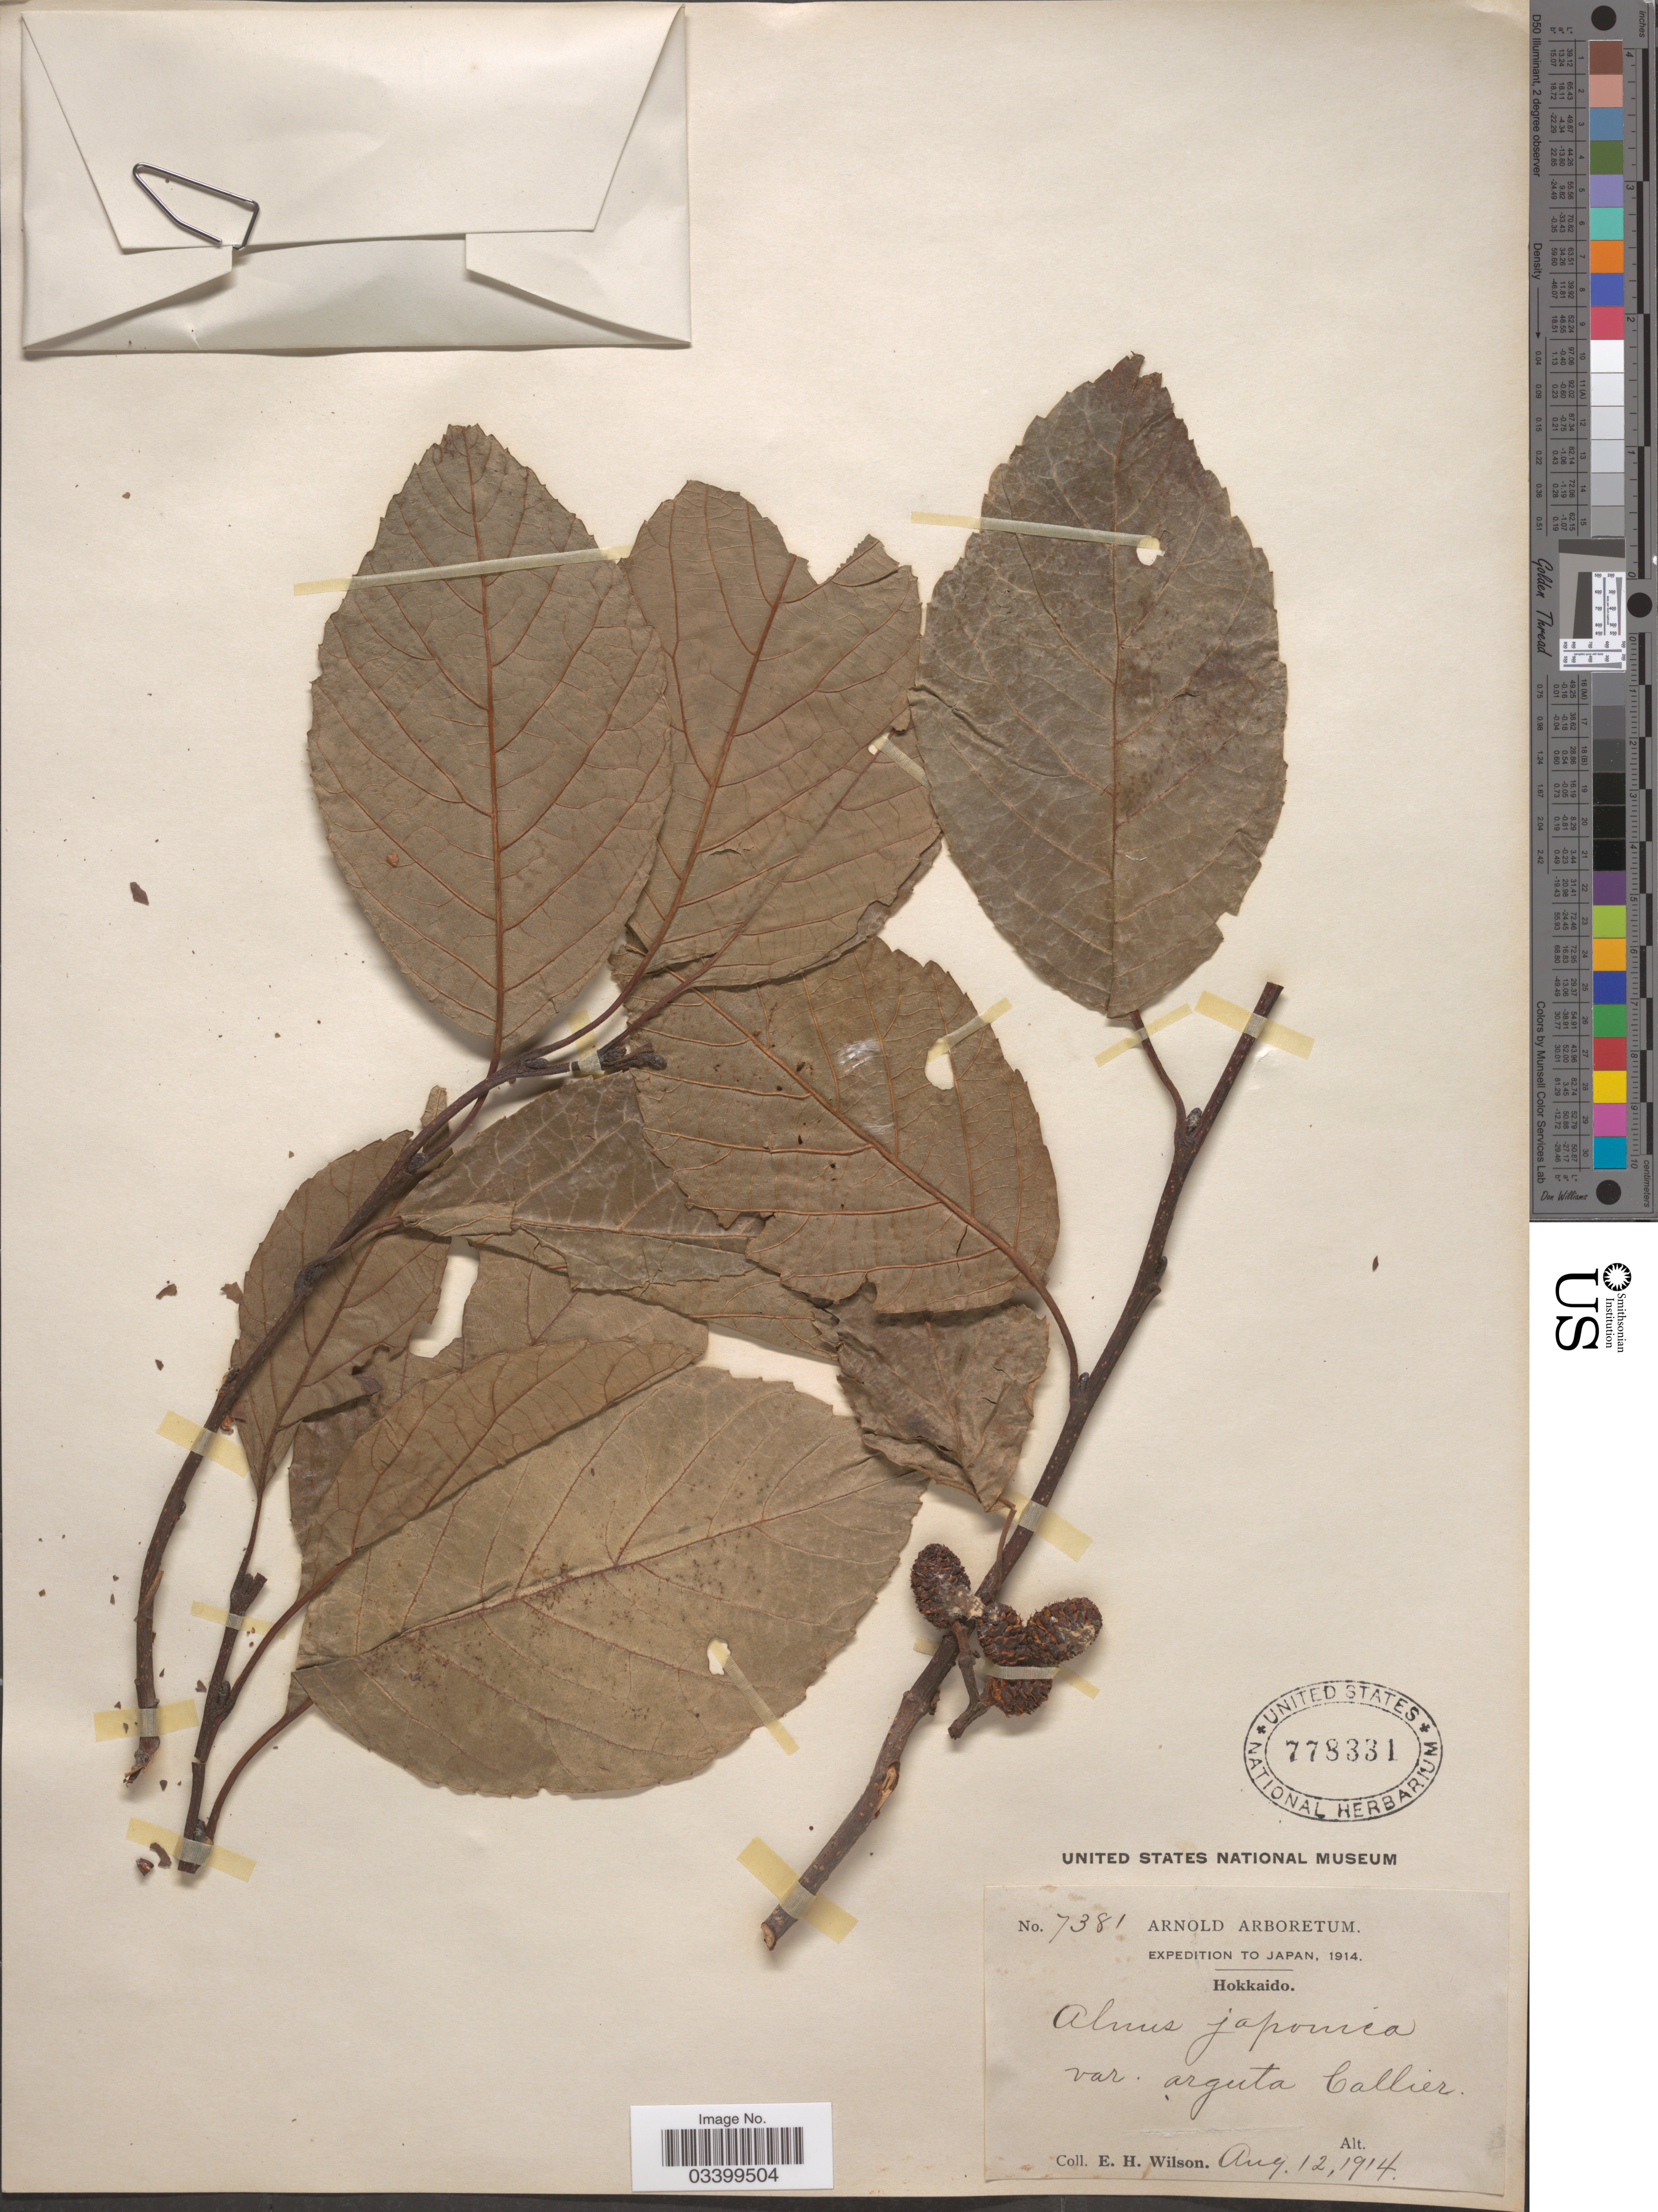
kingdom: Plantae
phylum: Tracheophyta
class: Magnoliopsida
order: Fagales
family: Betulaceae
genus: Alnus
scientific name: Alnus japonica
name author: (Thunb.) Steud.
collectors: E. Wilson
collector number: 7381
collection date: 1914-08-12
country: Japan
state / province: Hokkaidō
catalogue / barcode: US 778331